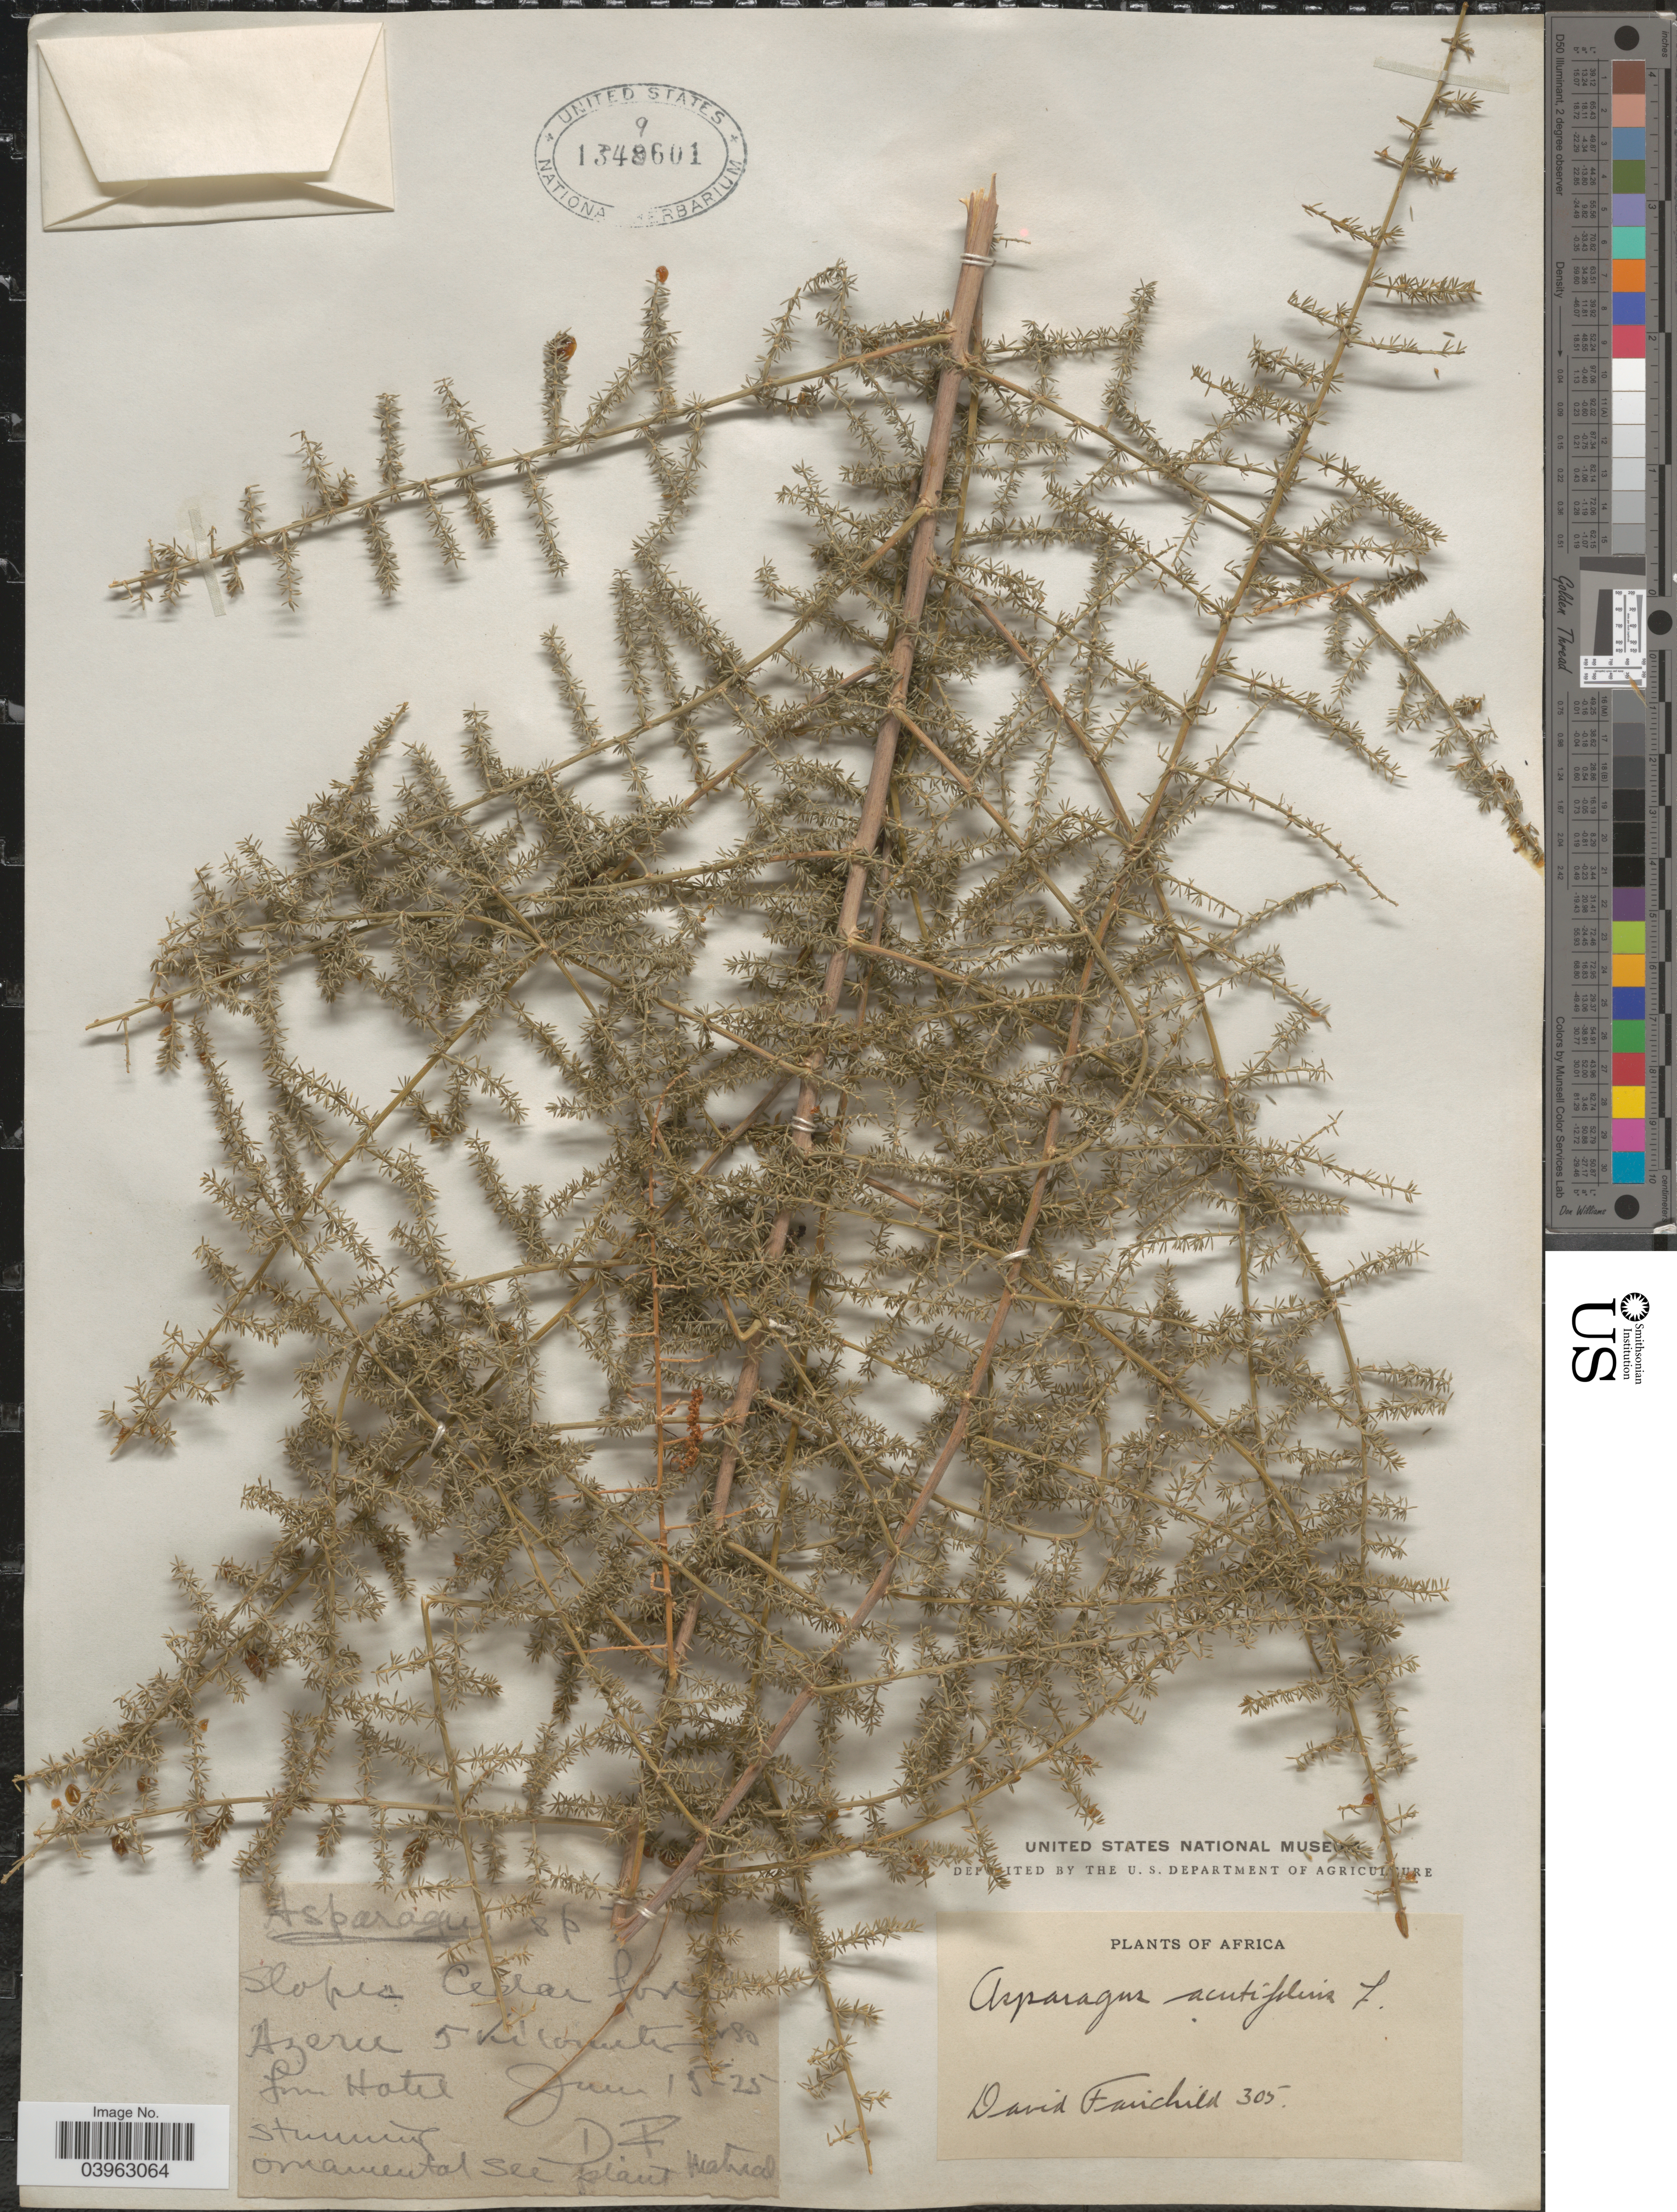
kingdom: Plantae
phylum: Tracheophyta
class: Liliopsida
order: Asparagales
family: Asparagaceae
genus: Asparagus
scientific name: Asparagus acutifolius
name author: L.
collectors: D. Fairchild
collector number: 305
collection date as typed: Transcribed d/m/y: 15/6/25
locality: Slopes Cedar f[illegible text]. Azeru 5 Kilometer [illegible text] Hotel. Africa.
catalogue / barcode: US 1349601